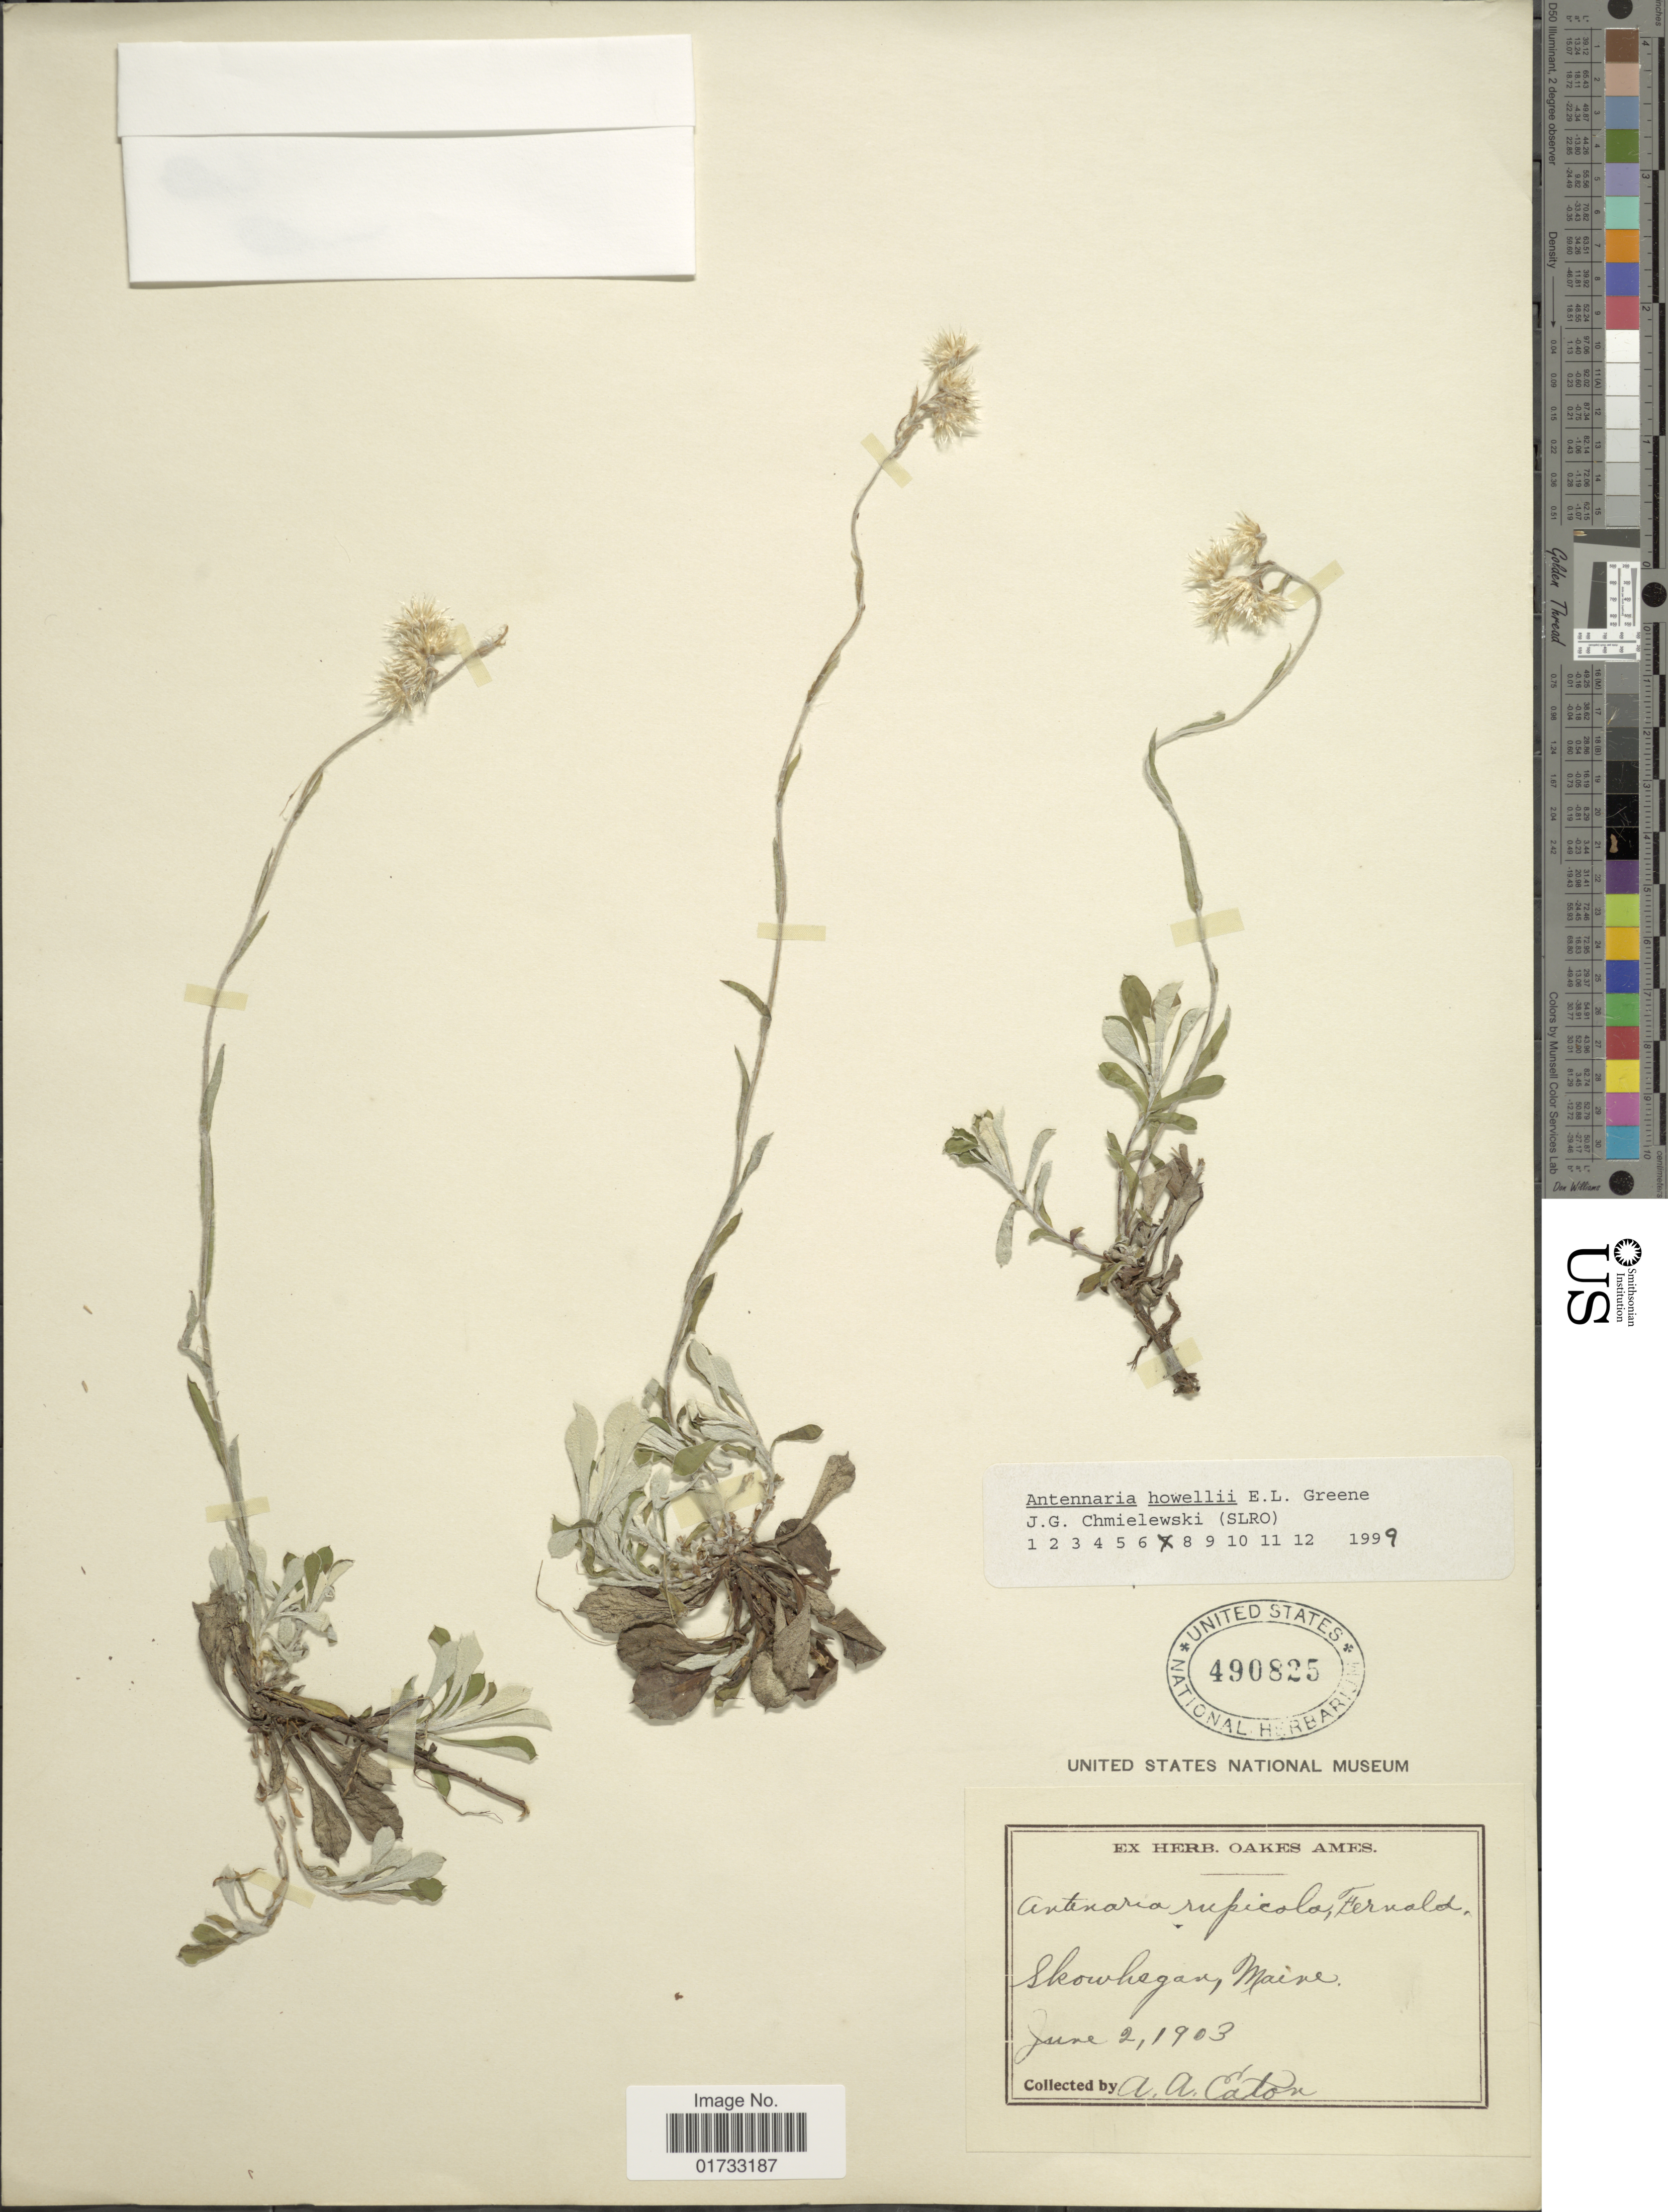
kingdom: Plantae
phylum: Tracheophyta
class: Magnoliopsida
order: Asterales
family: Asteraceae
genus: Antennaria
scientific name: Antennaria rupicola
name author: Fernald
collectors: A. A. Eaton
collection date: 1903-06-02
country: United States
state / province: Maine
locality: Skowhegan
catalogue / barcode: US 490825